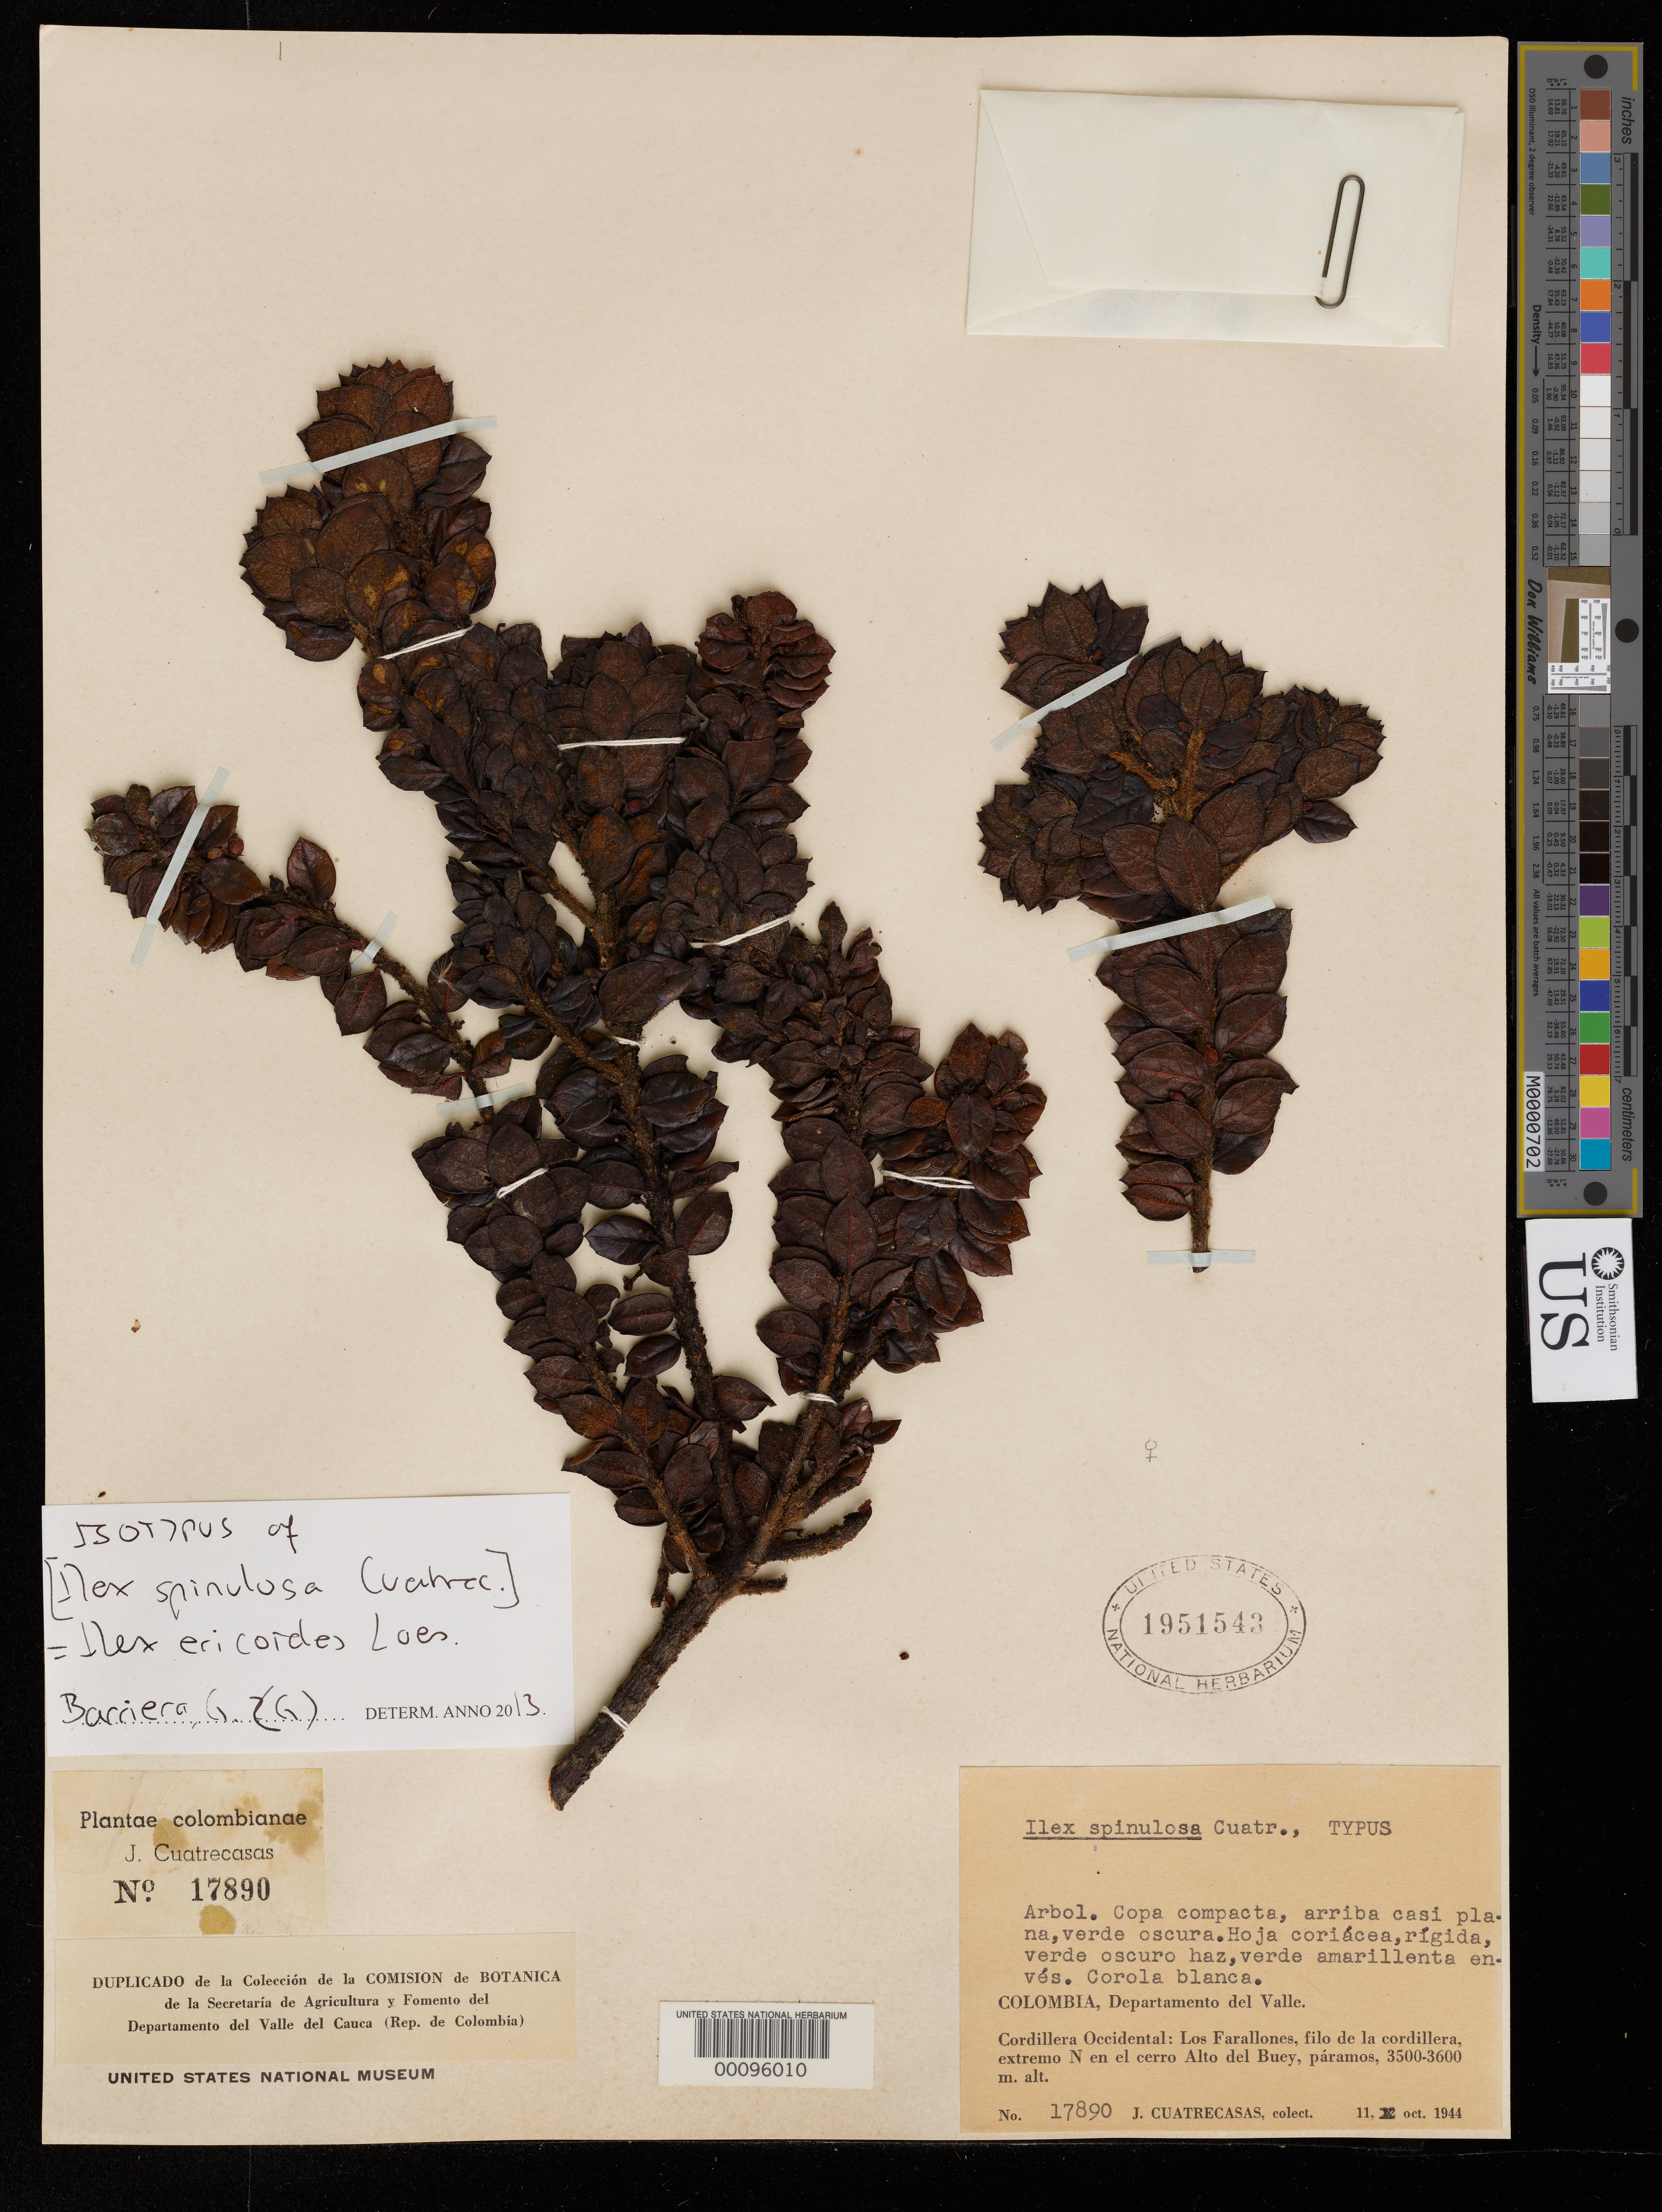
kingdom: Plantae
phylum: Tracheophyta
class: Magnoliopsida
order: Aquifoliales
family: Aquifoliaceae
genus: Ilex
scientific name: Ilex spinulosa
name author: Cuatrec.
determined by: Barriera, Gabrielle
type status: Isotype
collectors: J. Cuatrecasas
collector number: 17890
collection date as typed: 11 Oct 1944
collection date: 1944-10-11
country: Colombia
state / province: Valle del Cauca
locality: Cordillera Occidental, Los Farallones, Filo de la Cordillera, extremo N en El Cerro Alto del Buey.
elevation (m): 3550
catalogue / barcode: US 1951543